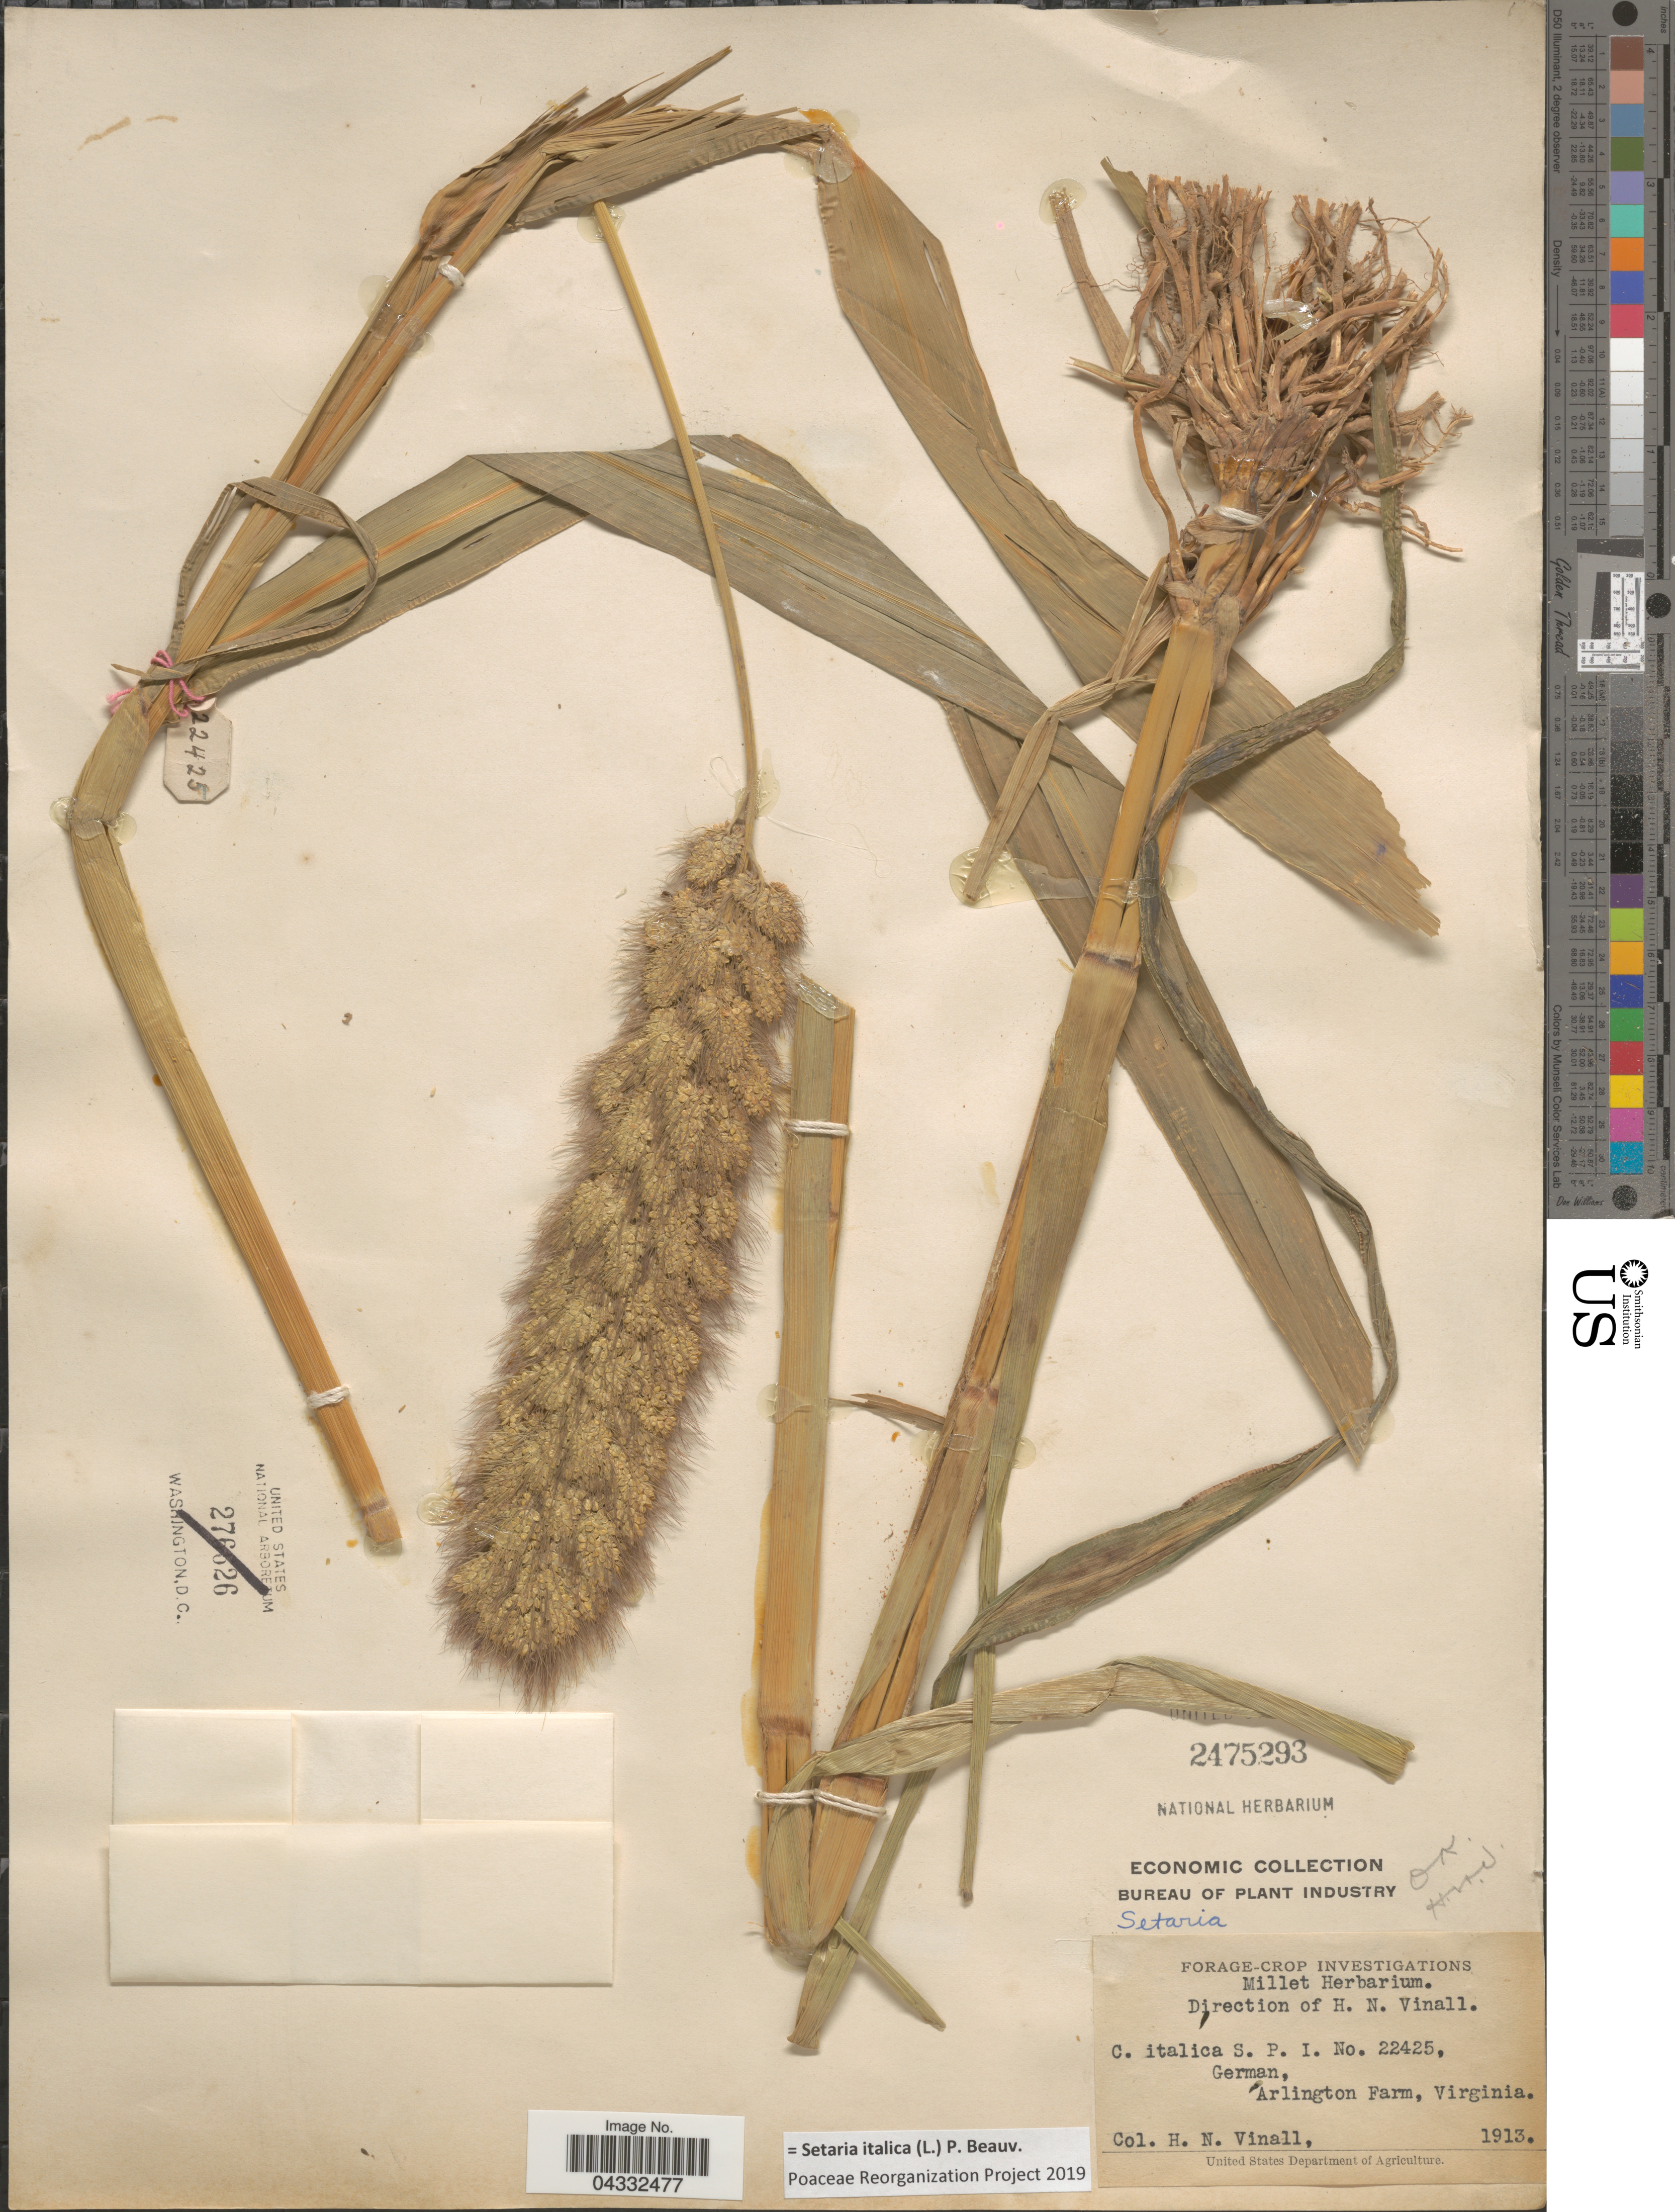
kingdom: Plantae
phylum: Tracheophyta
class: Liliopsida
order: Poales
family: Poaceae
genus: Setaria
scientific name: Setaria italica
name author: (L.) P. Beauv.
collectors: H. Vinall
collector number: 22425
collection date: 1913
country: United States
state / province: Virginia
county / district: Arlington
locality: Arlington Farm.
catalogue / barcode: US 2475293